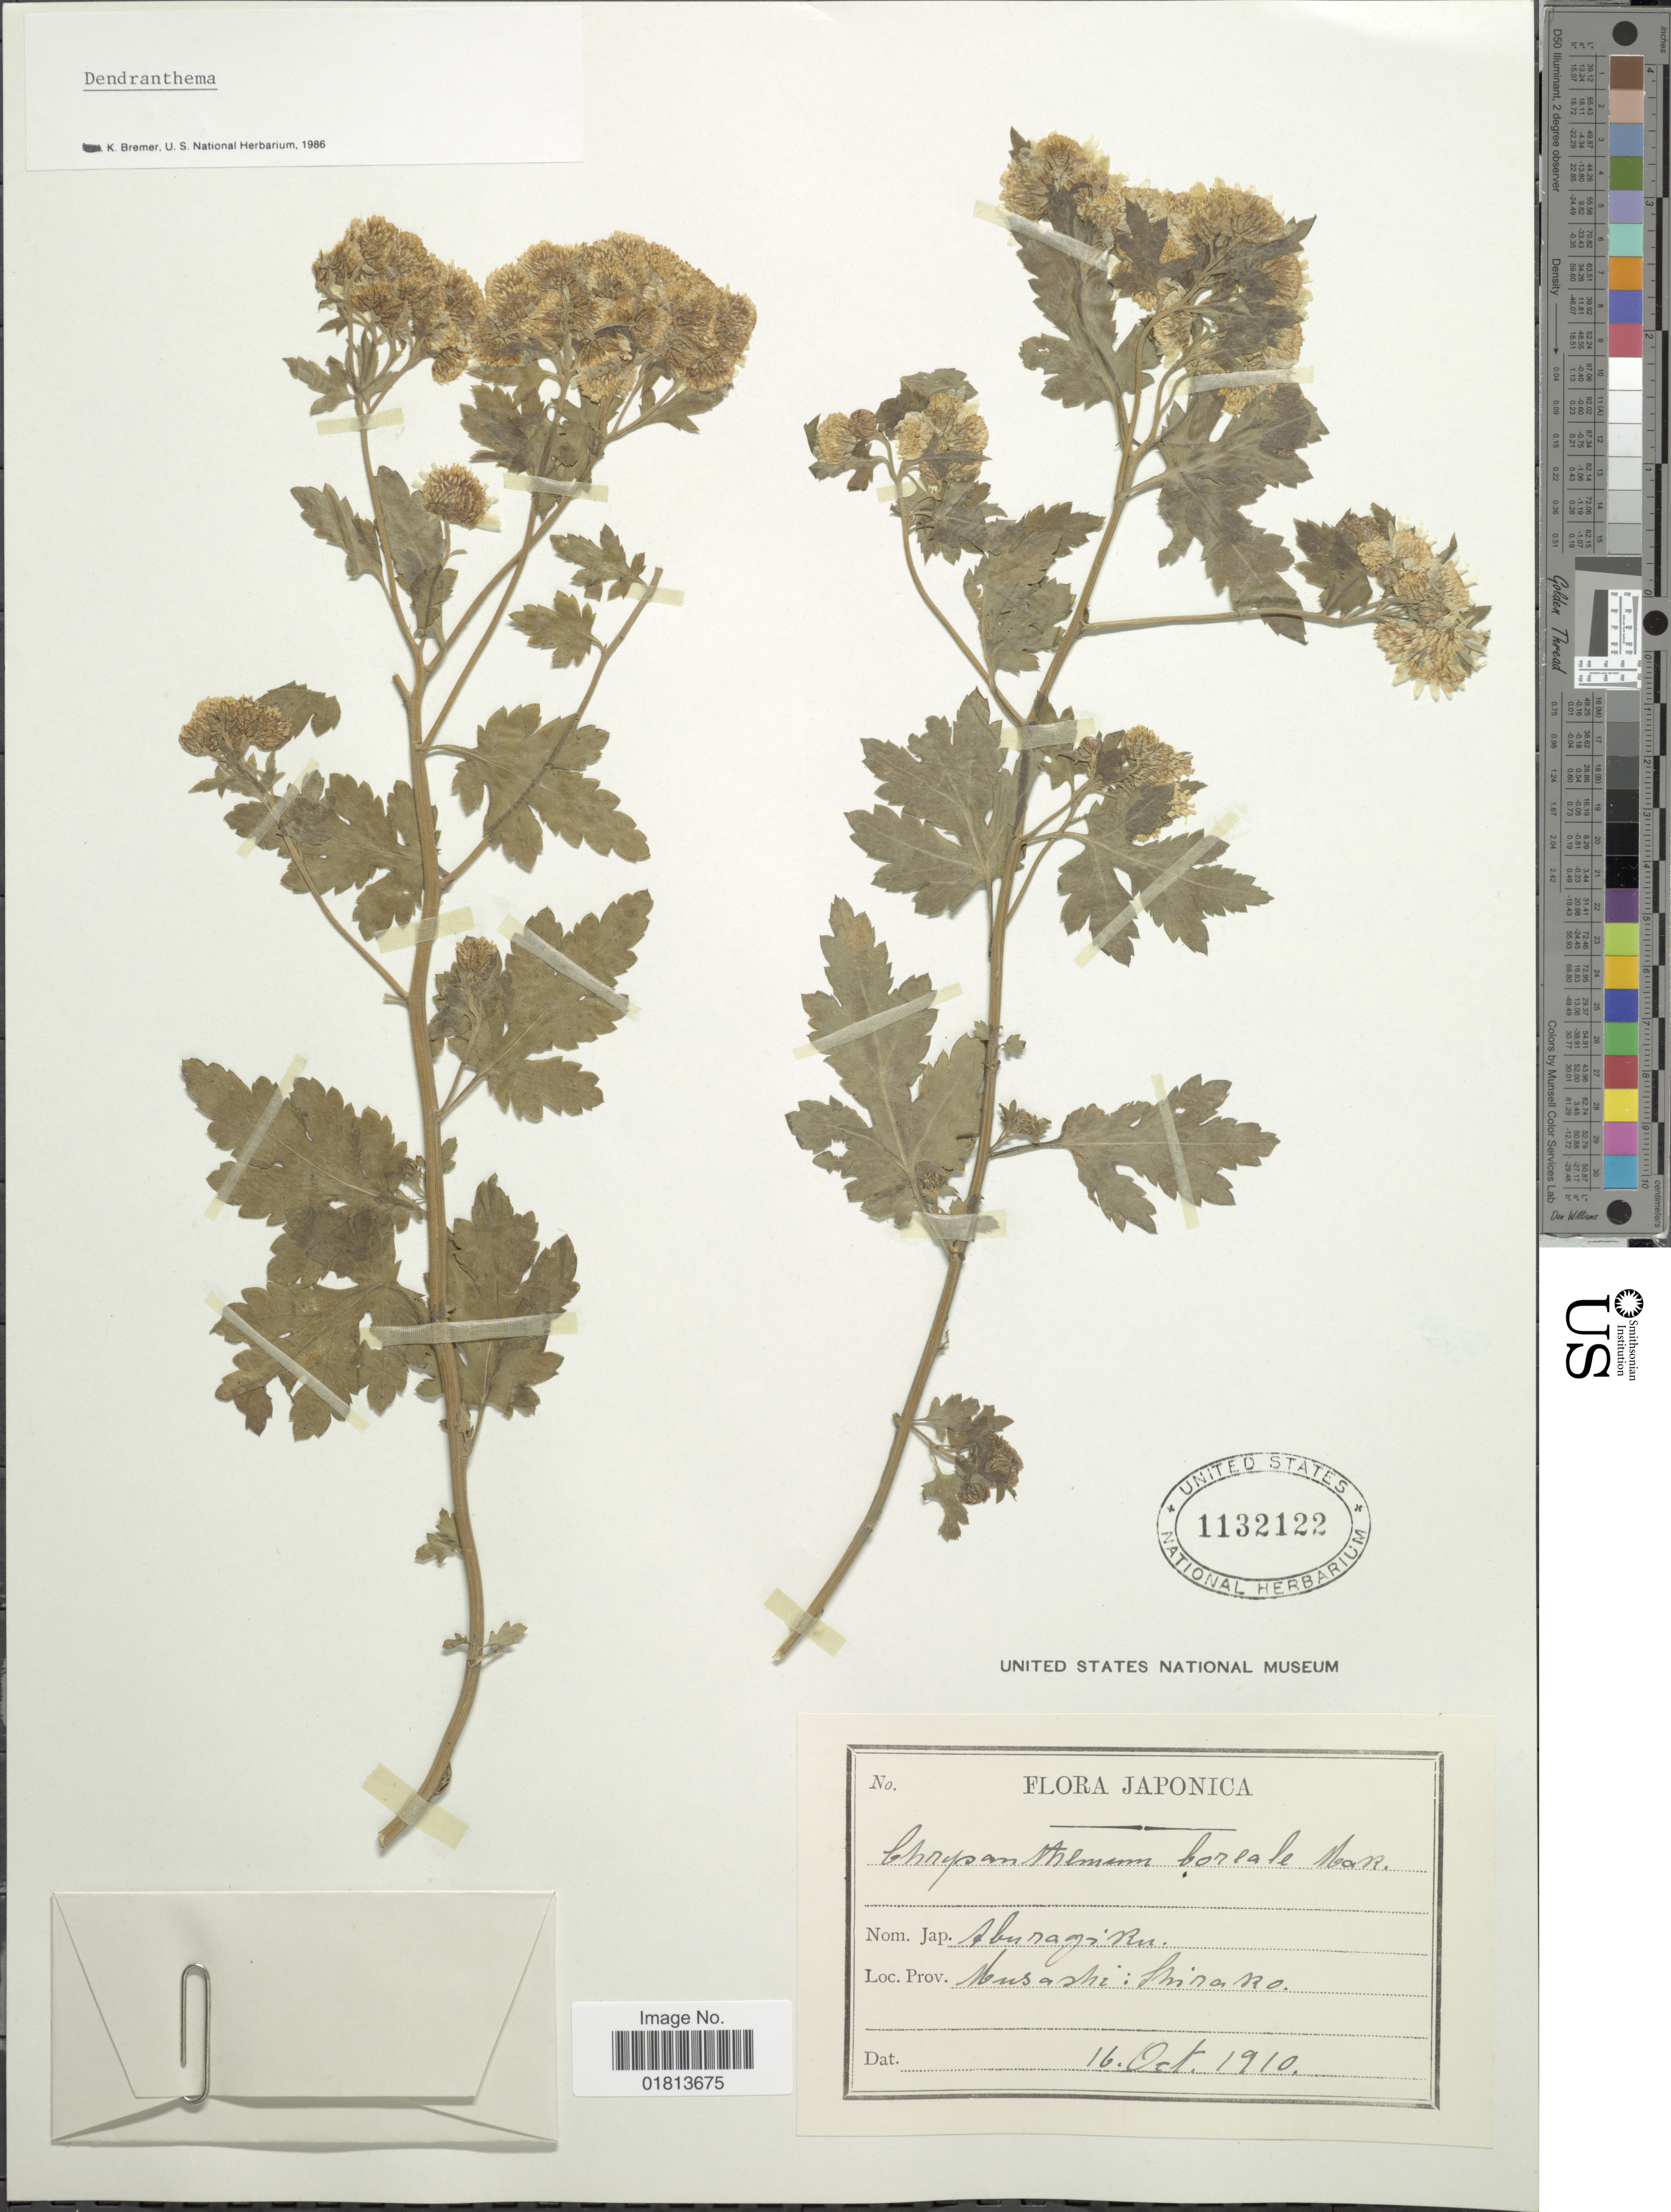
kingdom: Plantae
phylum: Tracheophyta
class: Magnoliopsida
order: Asterales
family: Asteraceae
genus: Dendranthema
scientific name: Dendranthema boreale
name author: Makino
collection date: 1910-10-16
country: Japan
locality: Musashi: Shiraro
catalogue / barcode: US 1132122